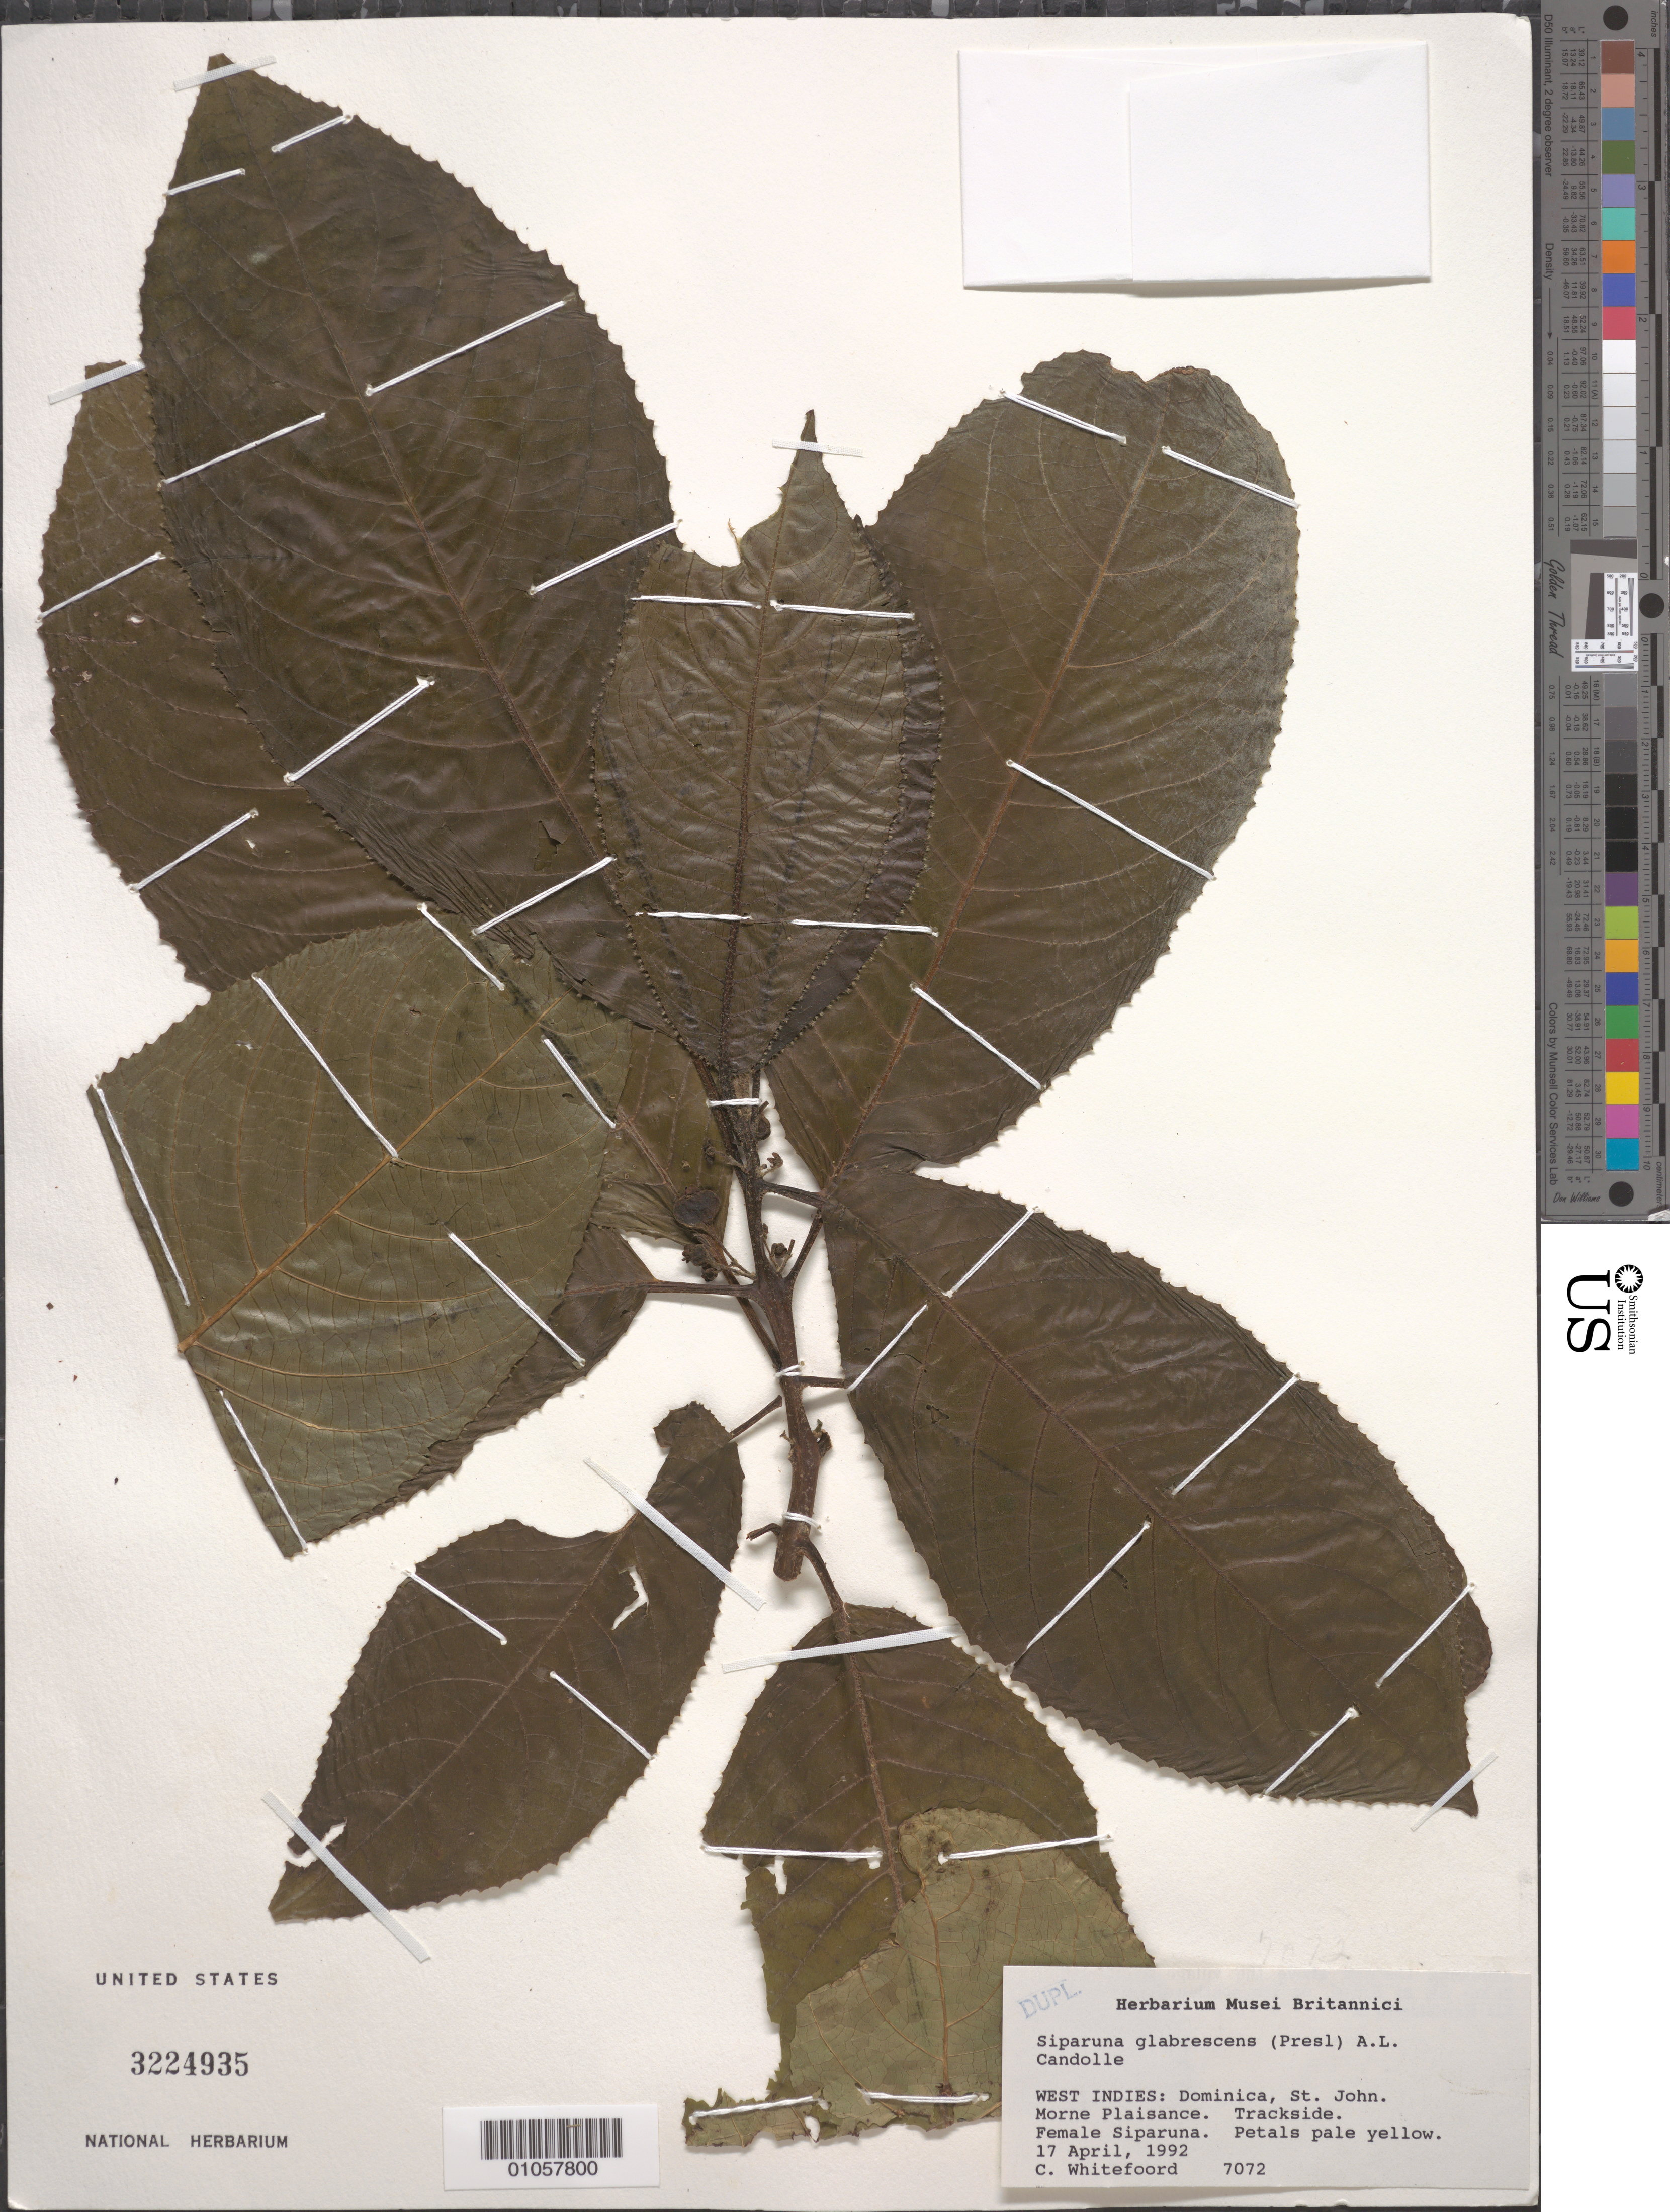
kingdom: Plantae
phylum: Tracheophyta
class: Magnoliopsida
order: Laurales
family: Siparunaceae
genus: Siparuna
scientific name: Siparuna glabrescens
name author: (C. Presl) A. DC.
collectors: C. Whitefoord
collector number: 7072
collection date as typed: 17 Apr 1992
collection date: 1992-04-17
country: Dominica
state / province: St. John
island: Dominica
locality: Morne Plaisance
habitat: Trackside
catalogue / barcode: US 3224935